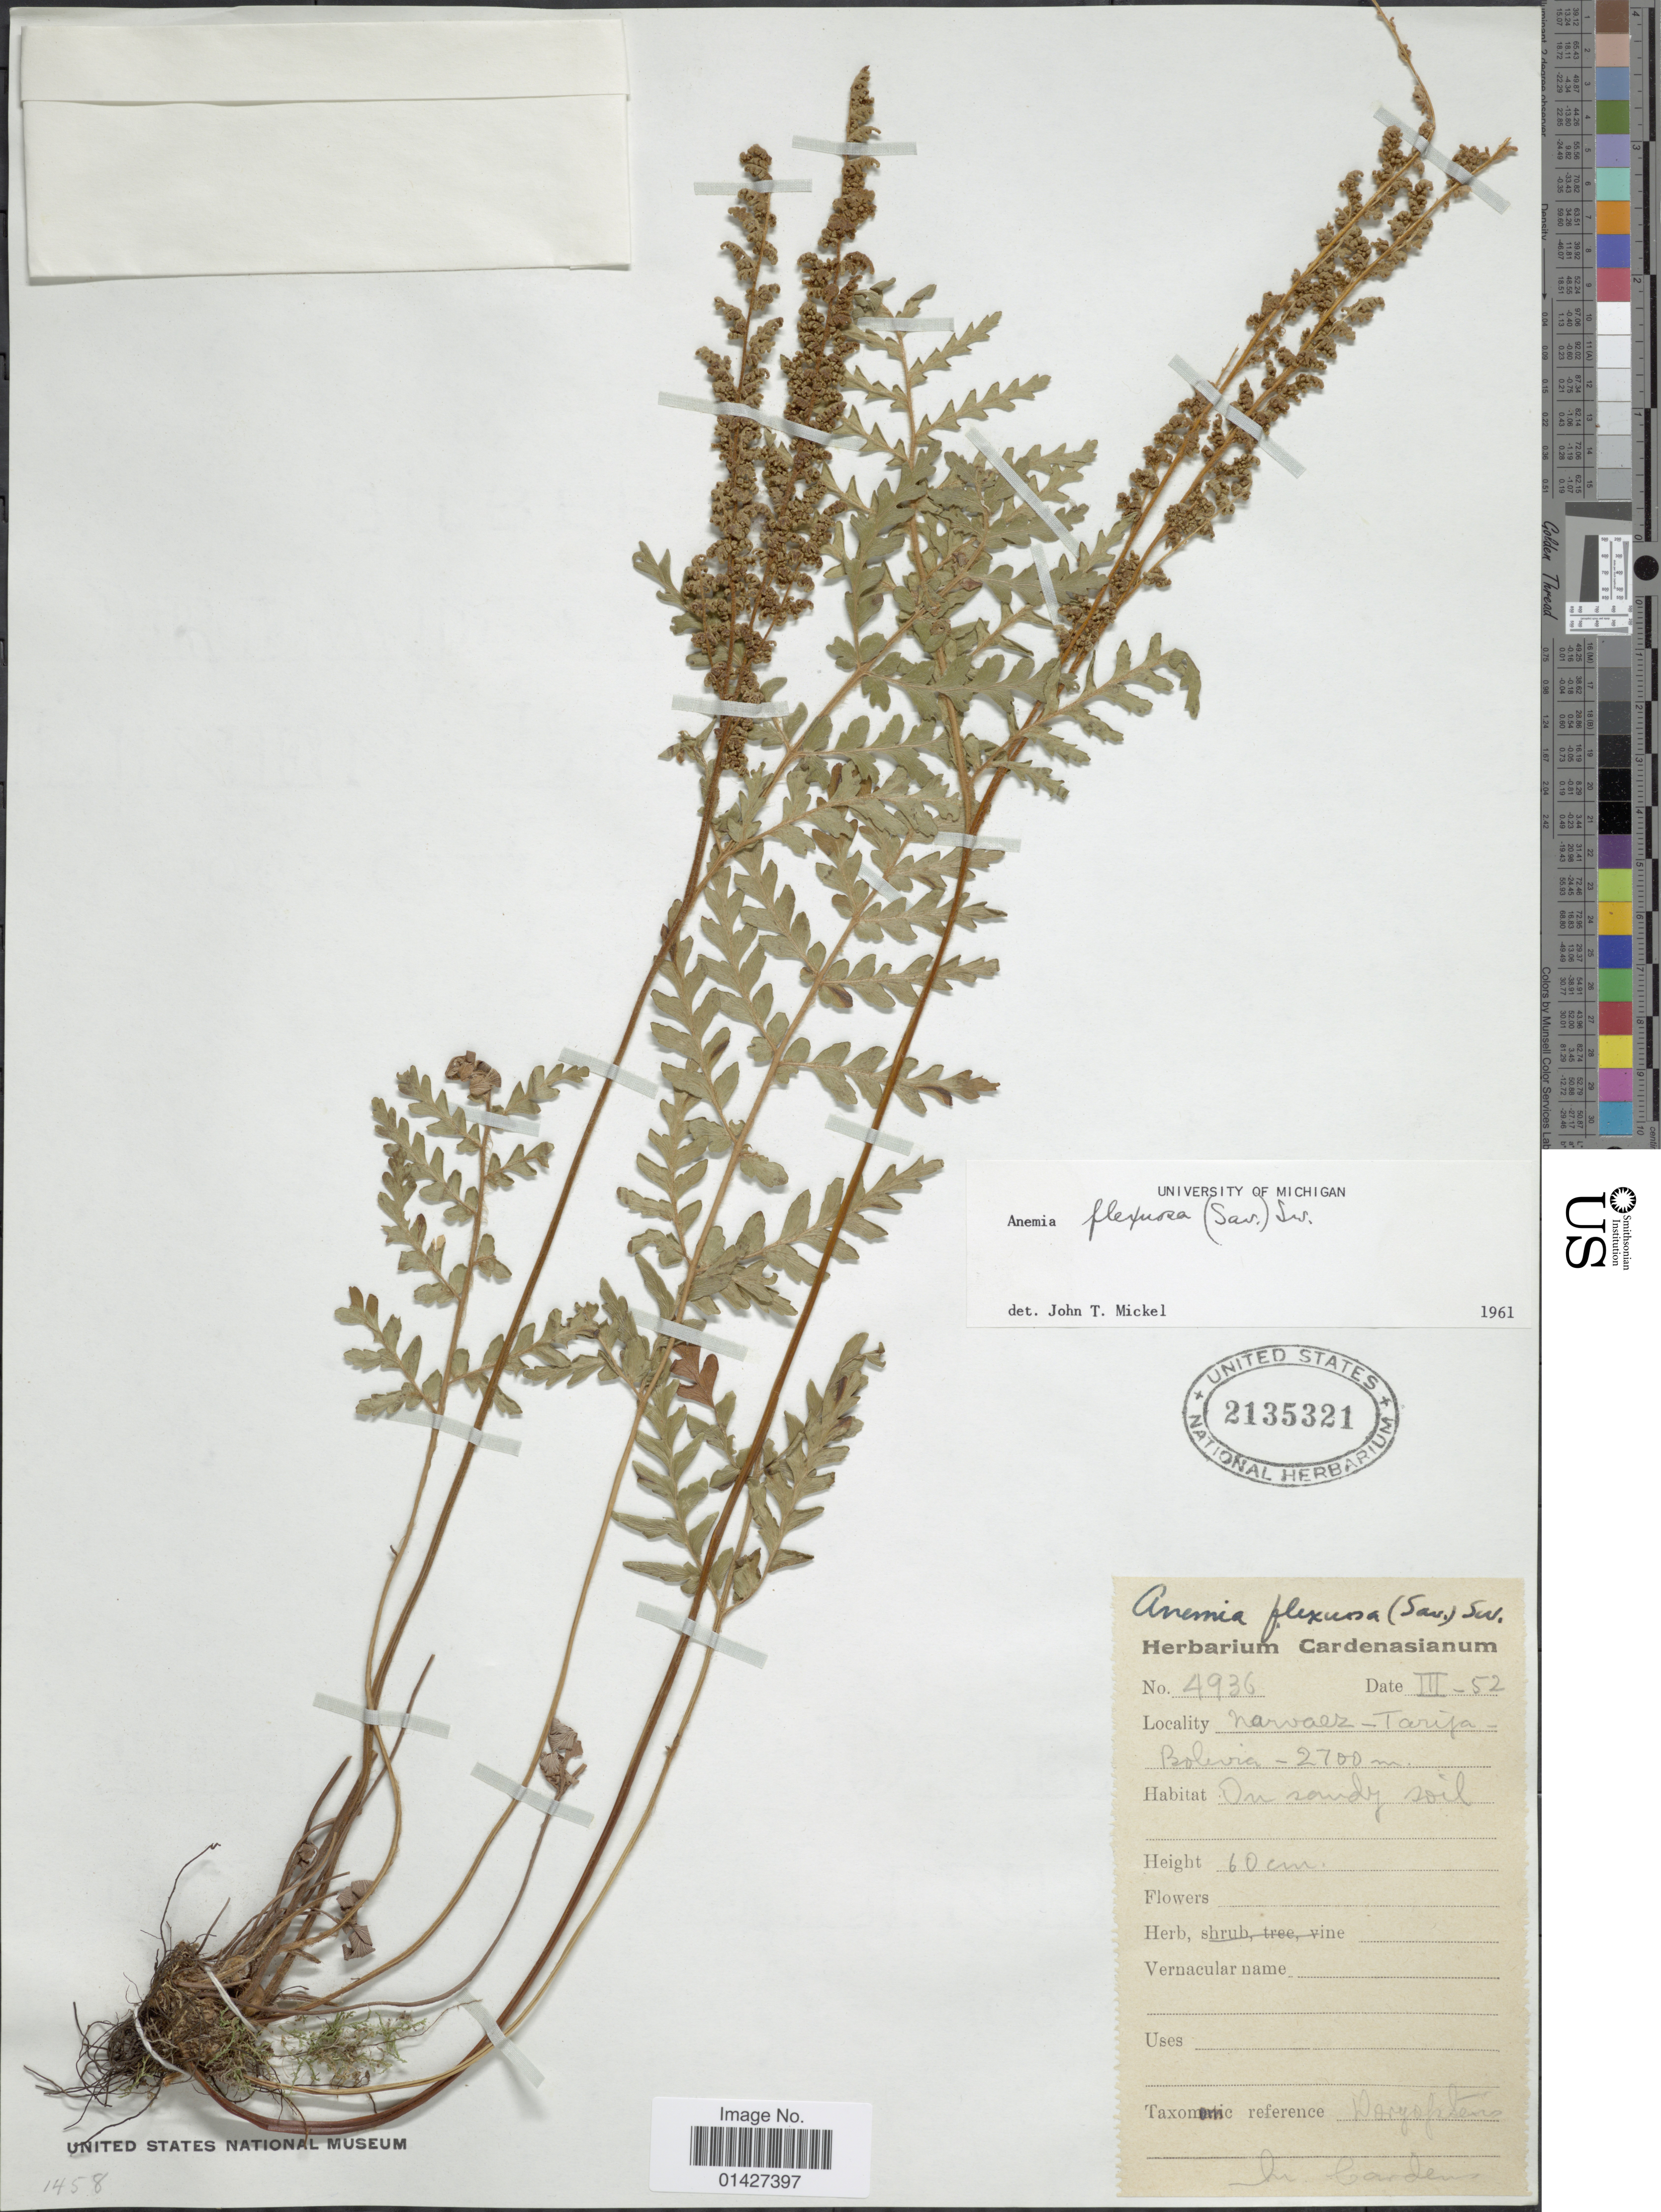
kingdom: Plantae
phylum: Tracheophyta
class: Polypodiopsida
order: Schizaeales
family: Anemiaceae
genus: Anemia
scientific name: Anemia flexuosa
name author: (Savigny) Sw.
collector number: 4936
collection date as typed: Transcribed d/m/y: /3/52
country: Bolivia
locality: Narvaez - Tarifa, in gardens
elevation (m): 2700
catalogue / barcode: US 2135321